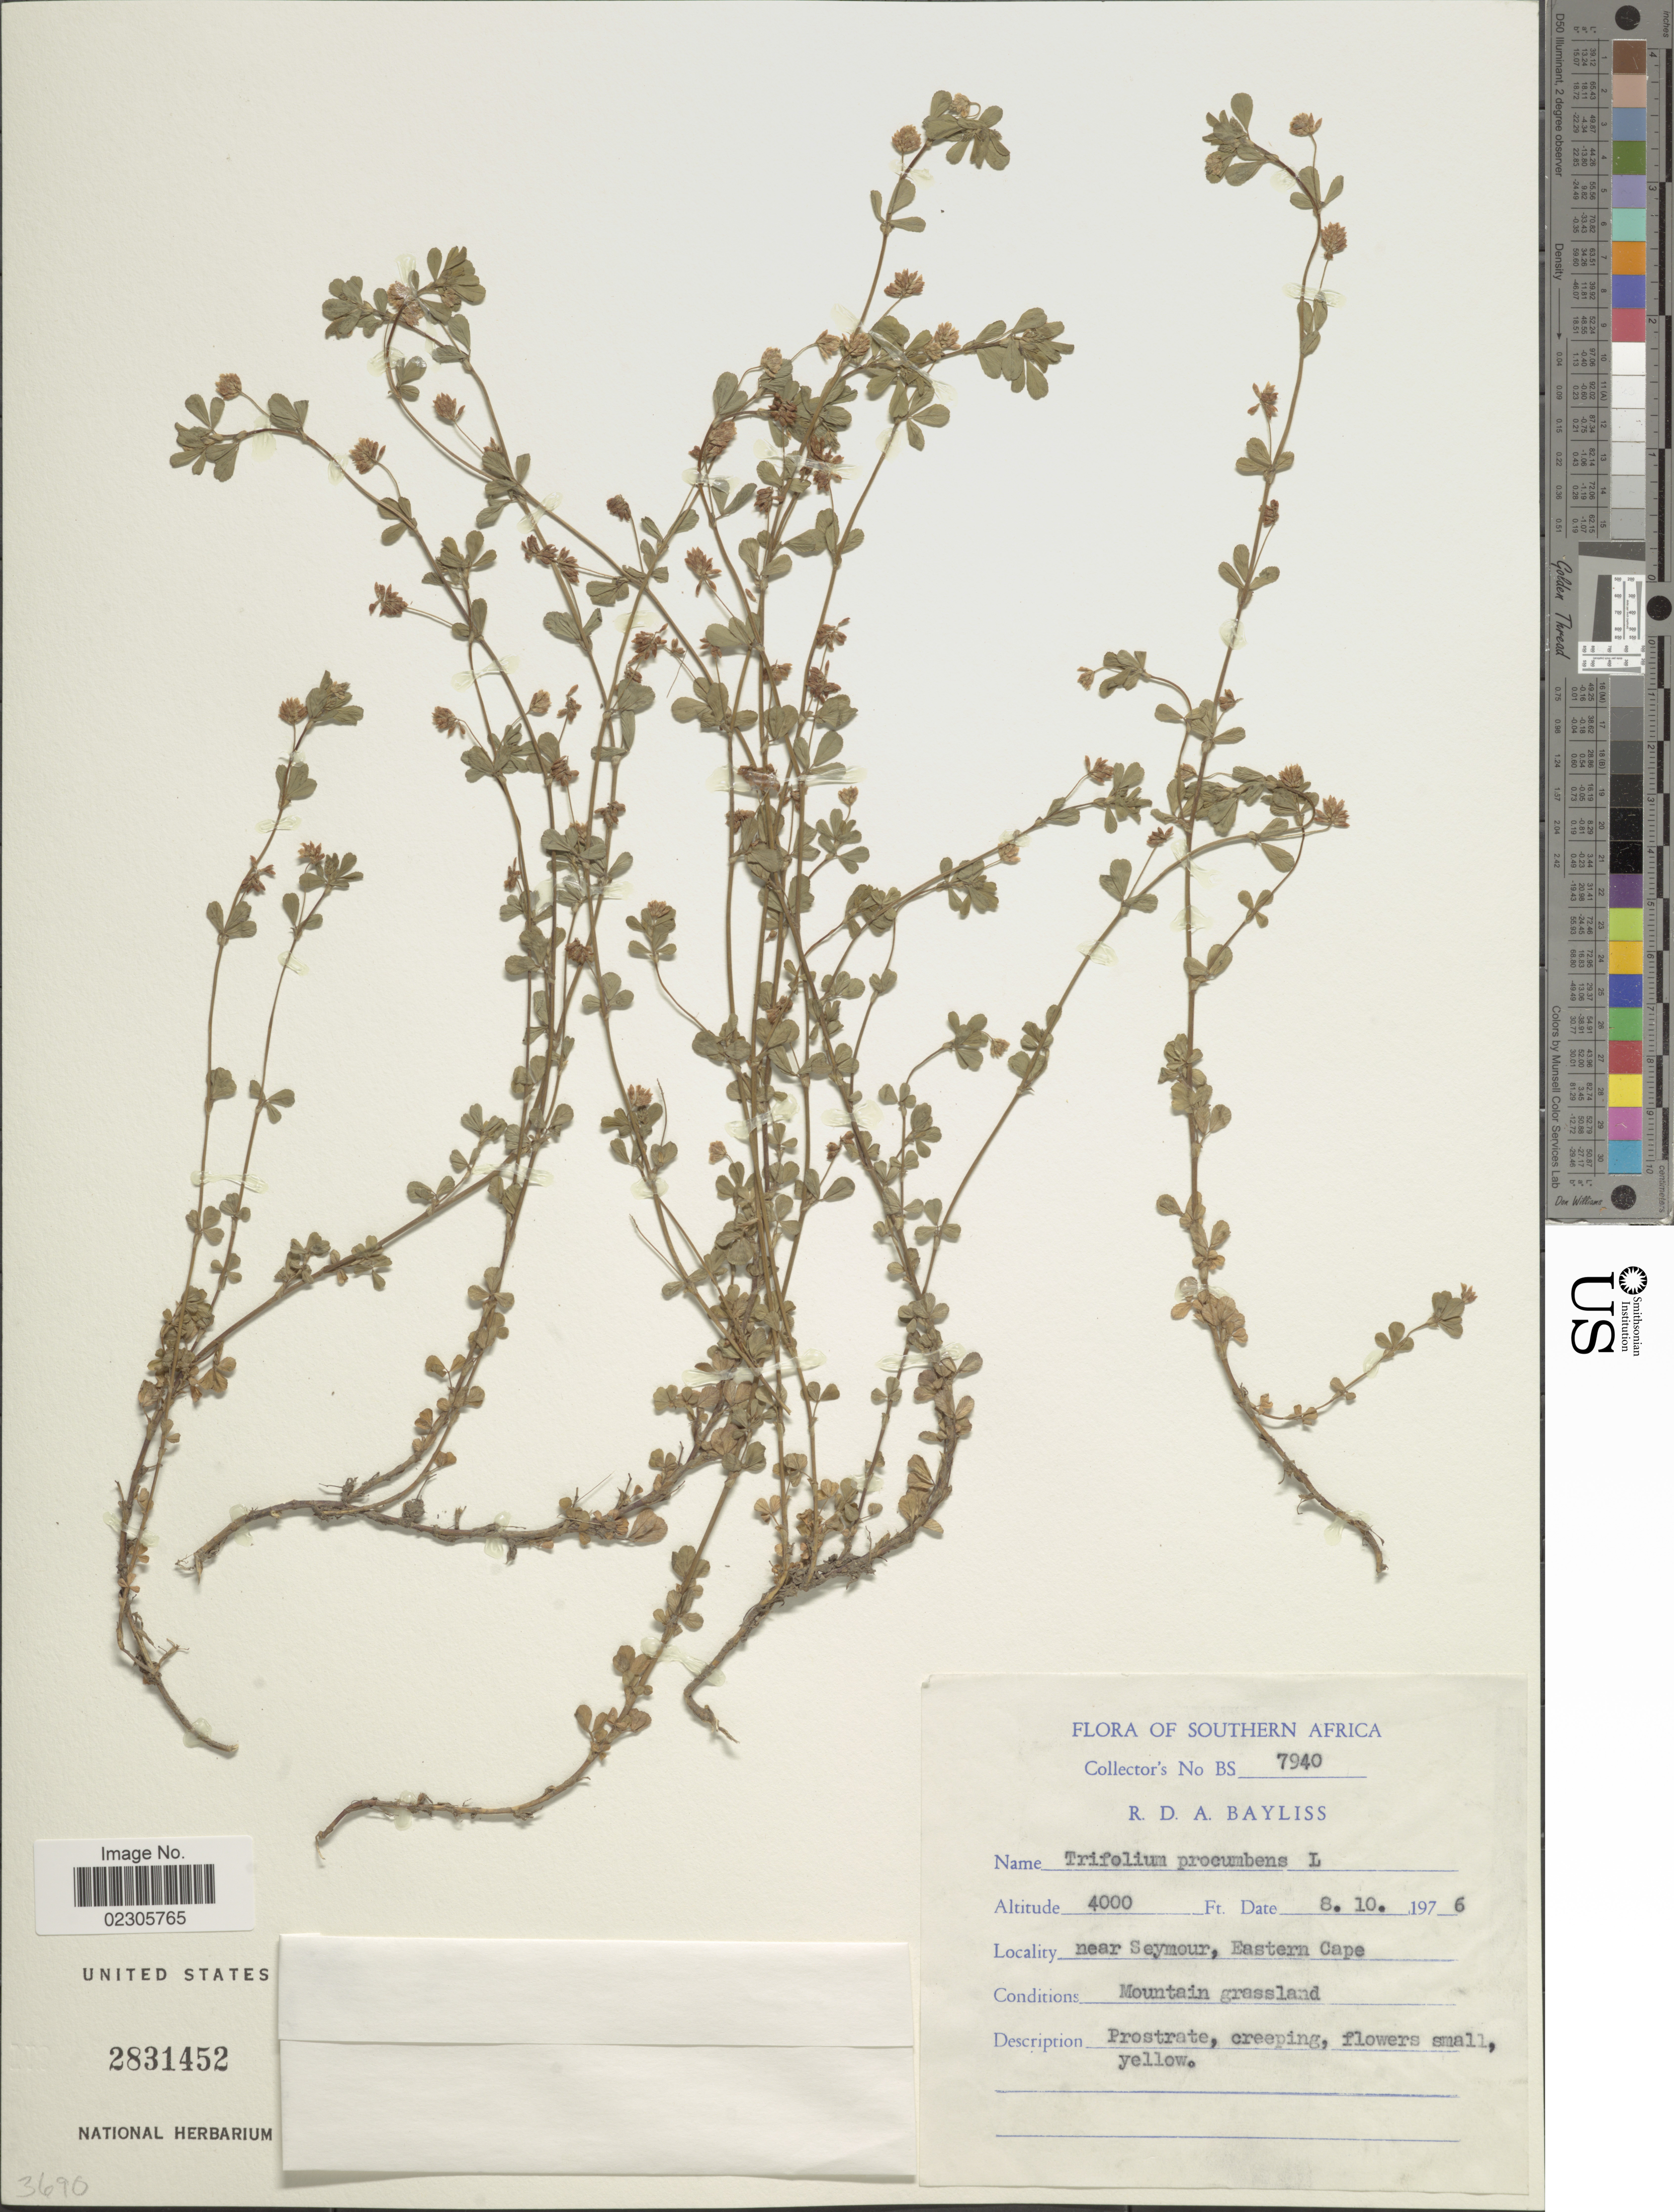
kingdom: Plantae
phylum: Tracheophyta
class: Magnoliopsida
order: Fabales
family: Fabaceae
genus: Trifolium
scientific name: Trifolium procumbens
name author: L.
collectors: R. Bayliss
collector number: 7940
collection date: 1976-10-08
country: South Africa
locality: Southern Africa, near Seymour, Eastern Cape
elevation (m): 1219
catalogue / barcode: US 2831452